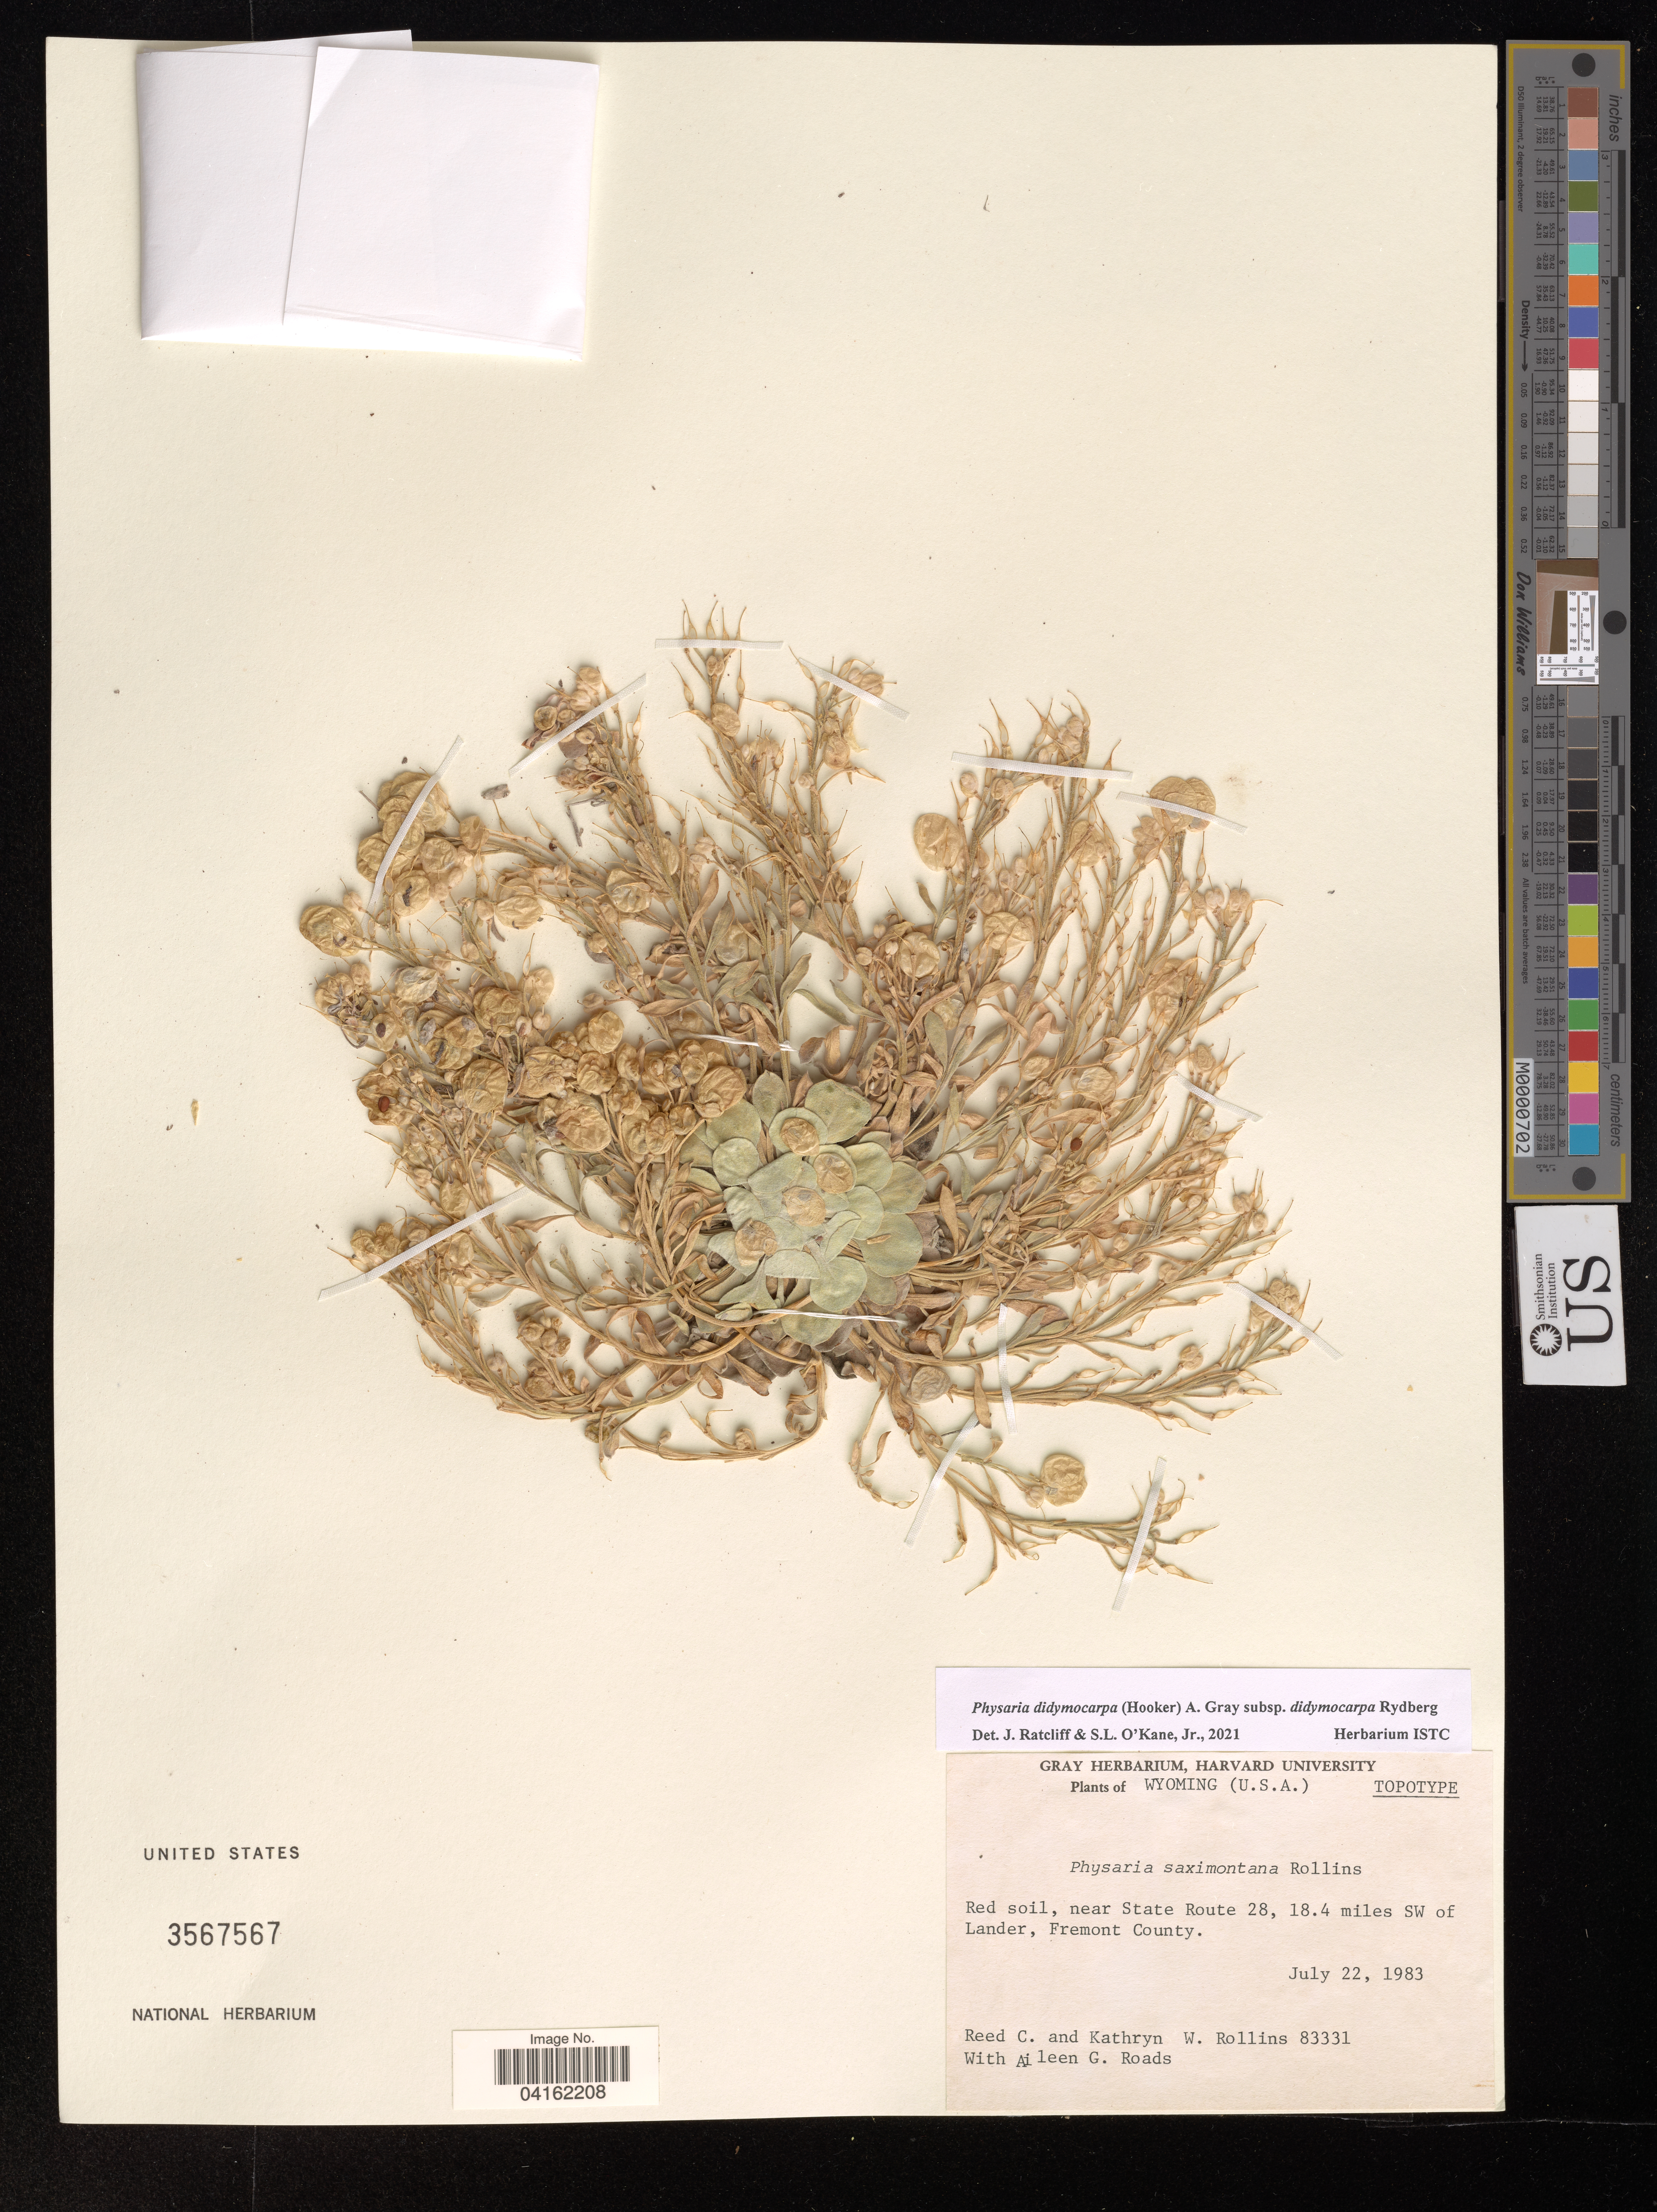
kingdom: Plantae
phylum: Tracheophyta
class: Magnoliopsida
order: Brassicales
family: Brassicaceae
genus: Physaria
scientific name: Physaria didymocarpa subsp. didymocarpa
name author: (Hook.) A. Gray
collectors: R. C. Rollins, K. W. Rollins & A. Roads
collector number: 83331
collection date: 1983-07-22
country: United States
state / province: Wyoming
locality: Red soil, near State Route 28, 18.4 miles SW od Lander, Fremont County.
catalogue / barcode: US 3567567